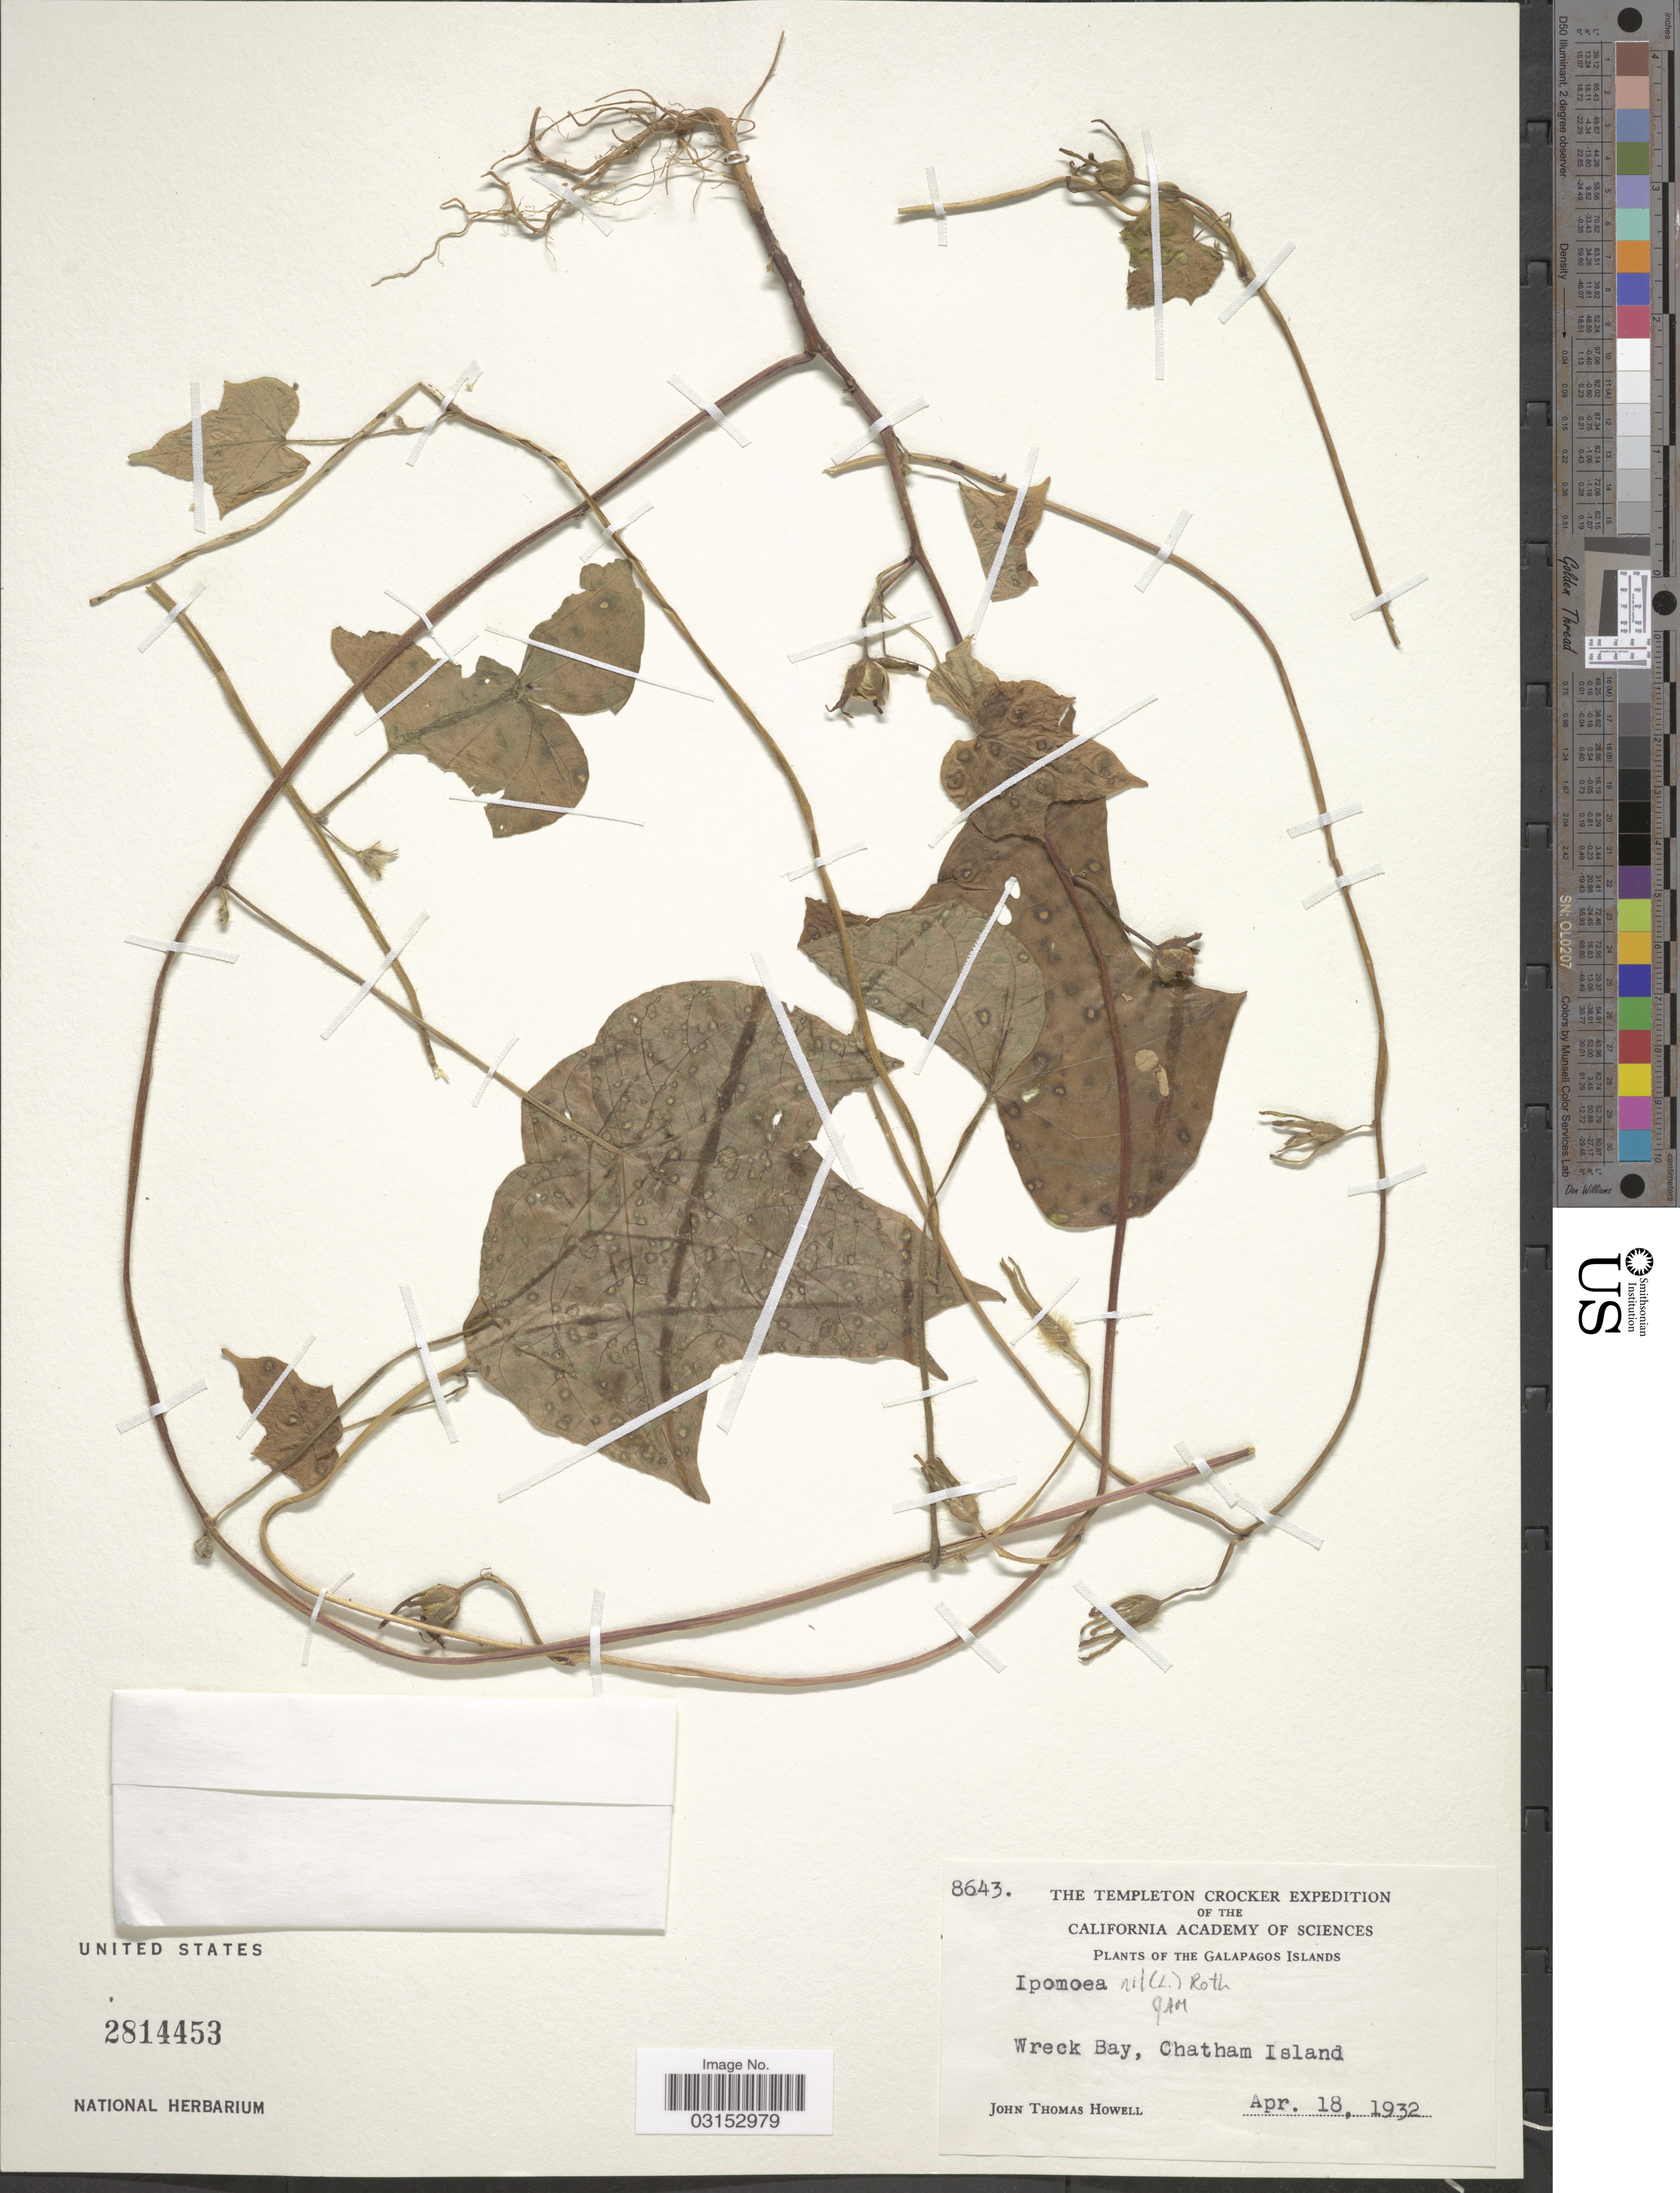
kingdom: Plantae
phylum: Tracheophyta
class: Magnoliopsida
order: Solanales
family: Convolvulaceae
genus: Ipomoea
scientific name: Ipomoea nil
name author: (L.) Roth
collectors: J. T. Howell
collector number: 8643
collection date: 1932-04-18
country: Ecuador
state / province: Colón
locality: Galapagos Islands. Wreck Bay, Chatham Island.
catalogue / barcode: US 2814453